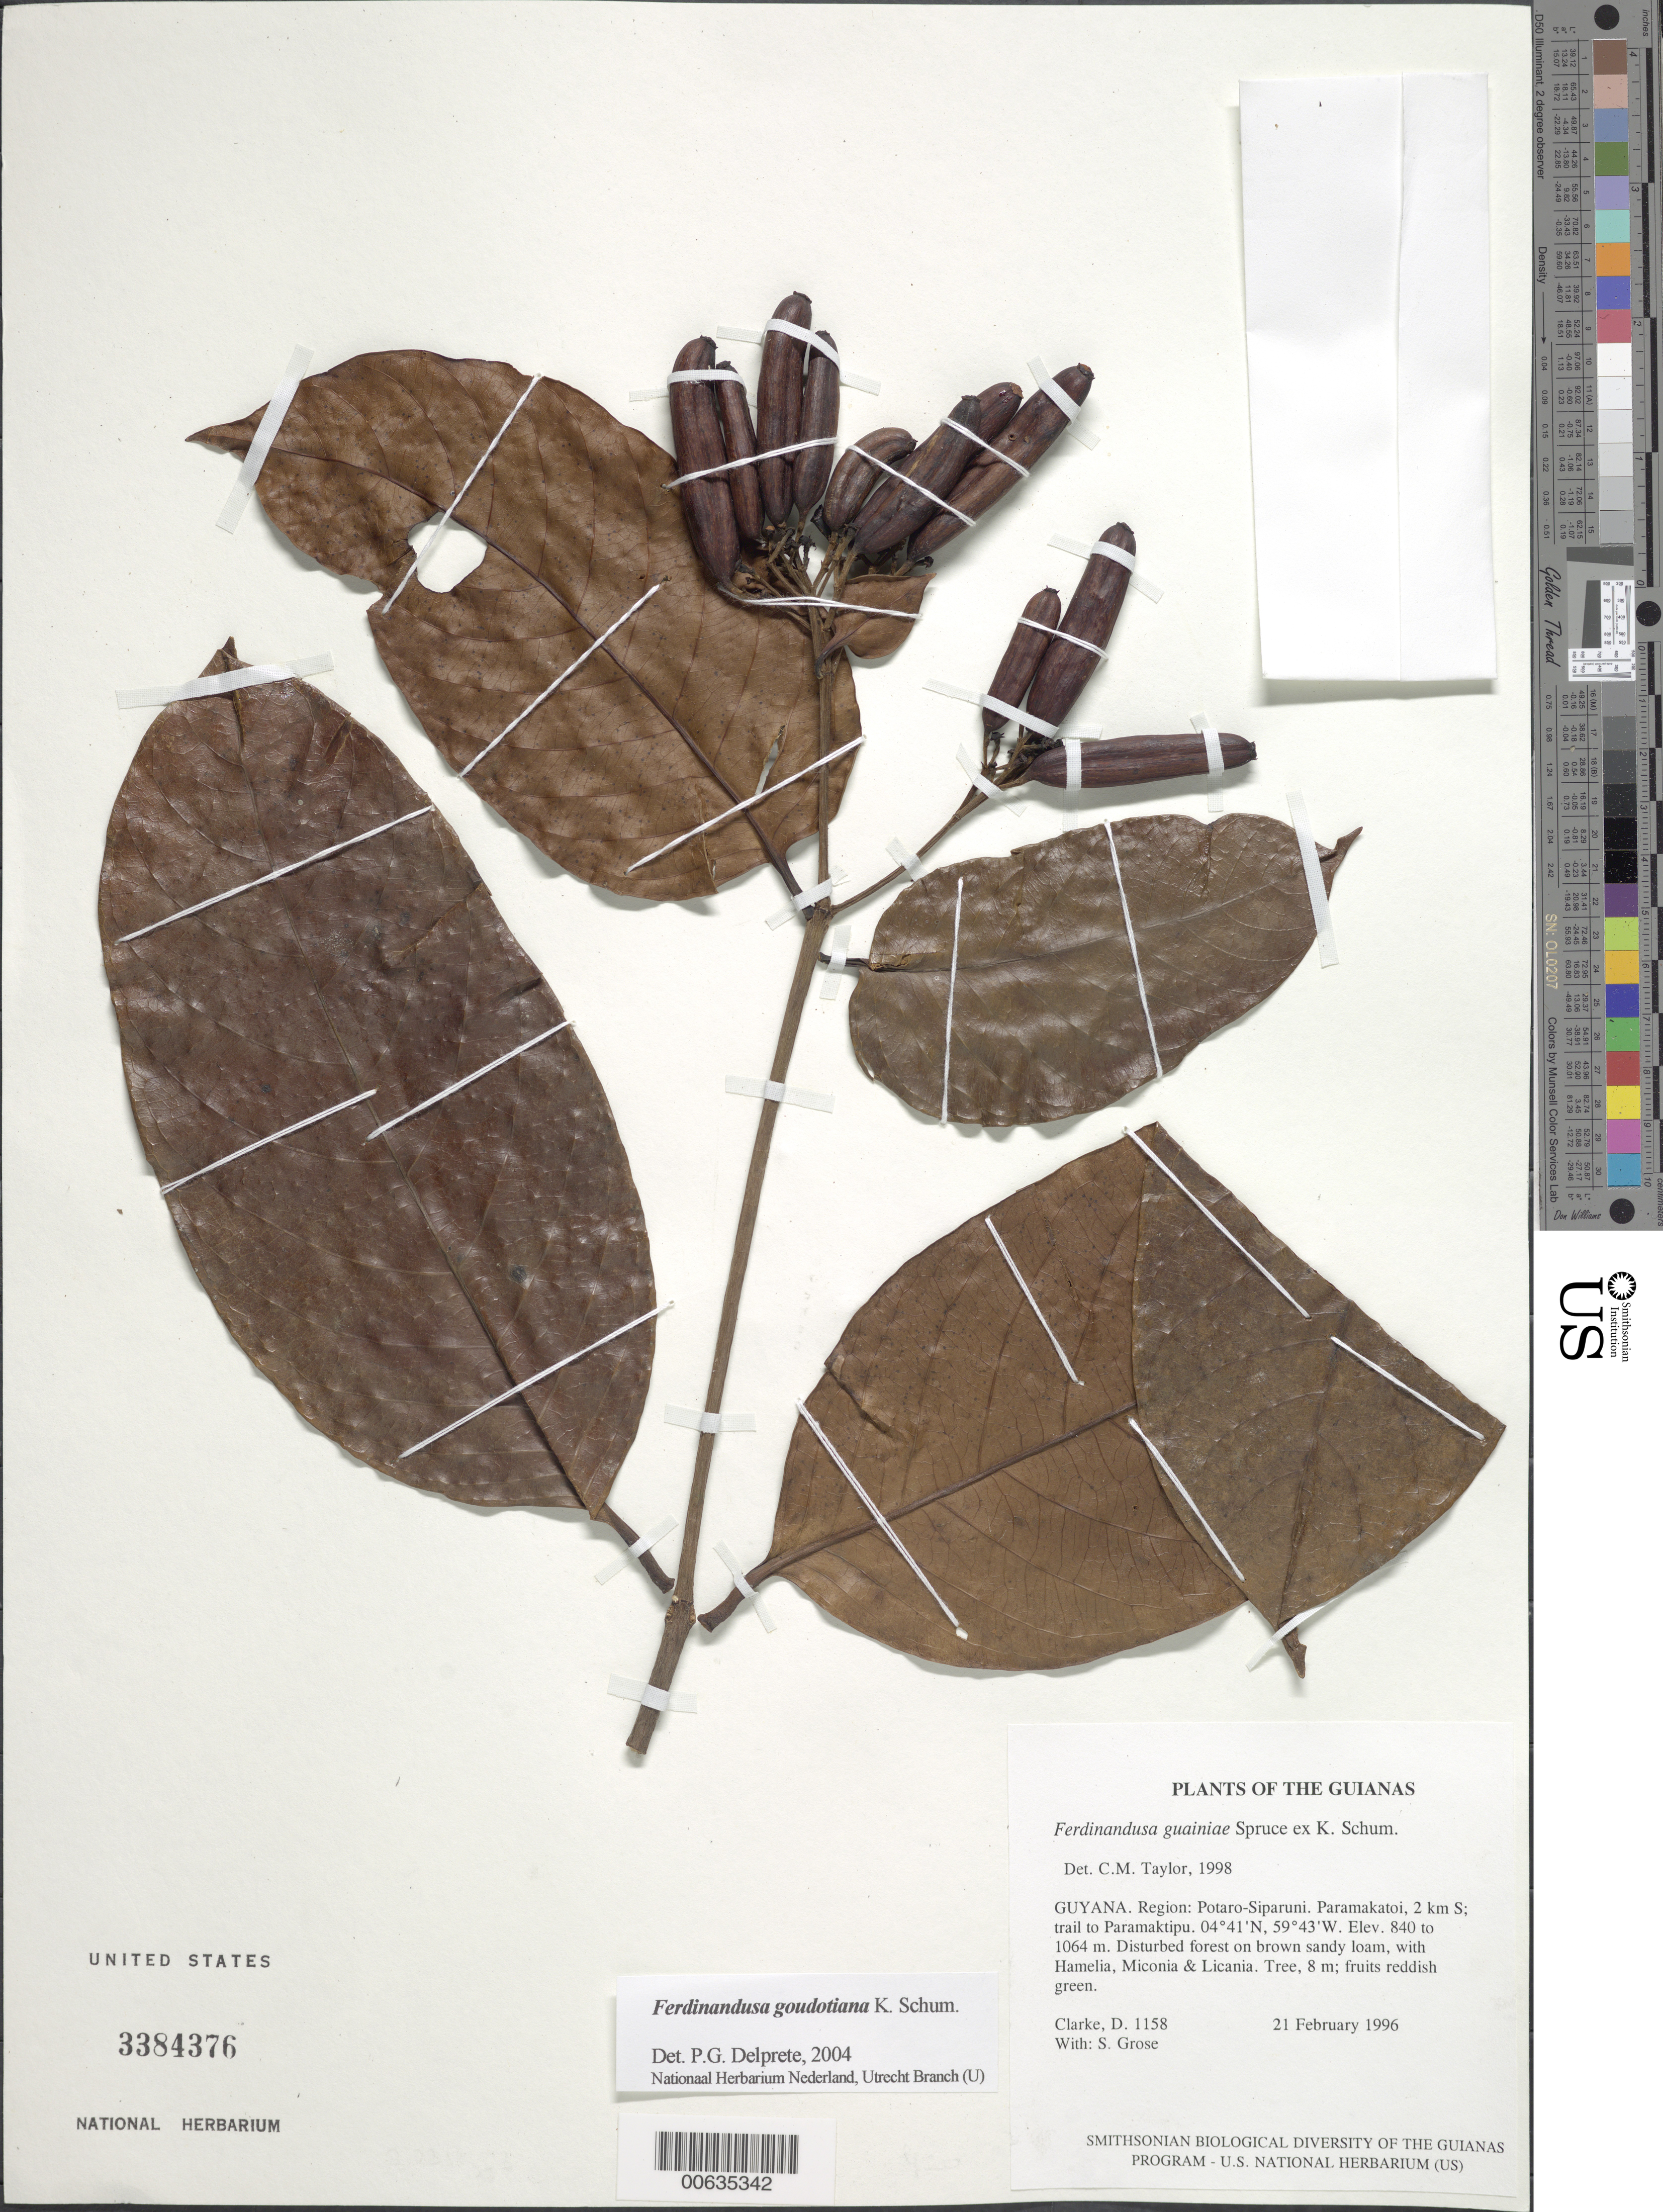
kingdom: Plantae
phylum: Tracheophyta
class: Magnoliopsida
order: Gentianales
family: Rubiaceae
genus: Ferdinandusa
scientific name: Ferdinandusa goudotiana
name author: K. Schum.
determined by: Delprete, P. G., Herb. de Guyane Cay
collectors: H. D. Clarke & S. Grose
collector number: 1158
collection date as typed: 21 February 1996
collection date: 1996-02-21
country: Guyana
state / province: Potaro-Siparuni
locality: Paramakatoi, 2 km S; trail to Paramaktipu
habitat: Disturbed forest on brown sandy loam, with Hamelia, Miconia & Licania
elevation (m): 840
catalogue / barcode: US 3384376